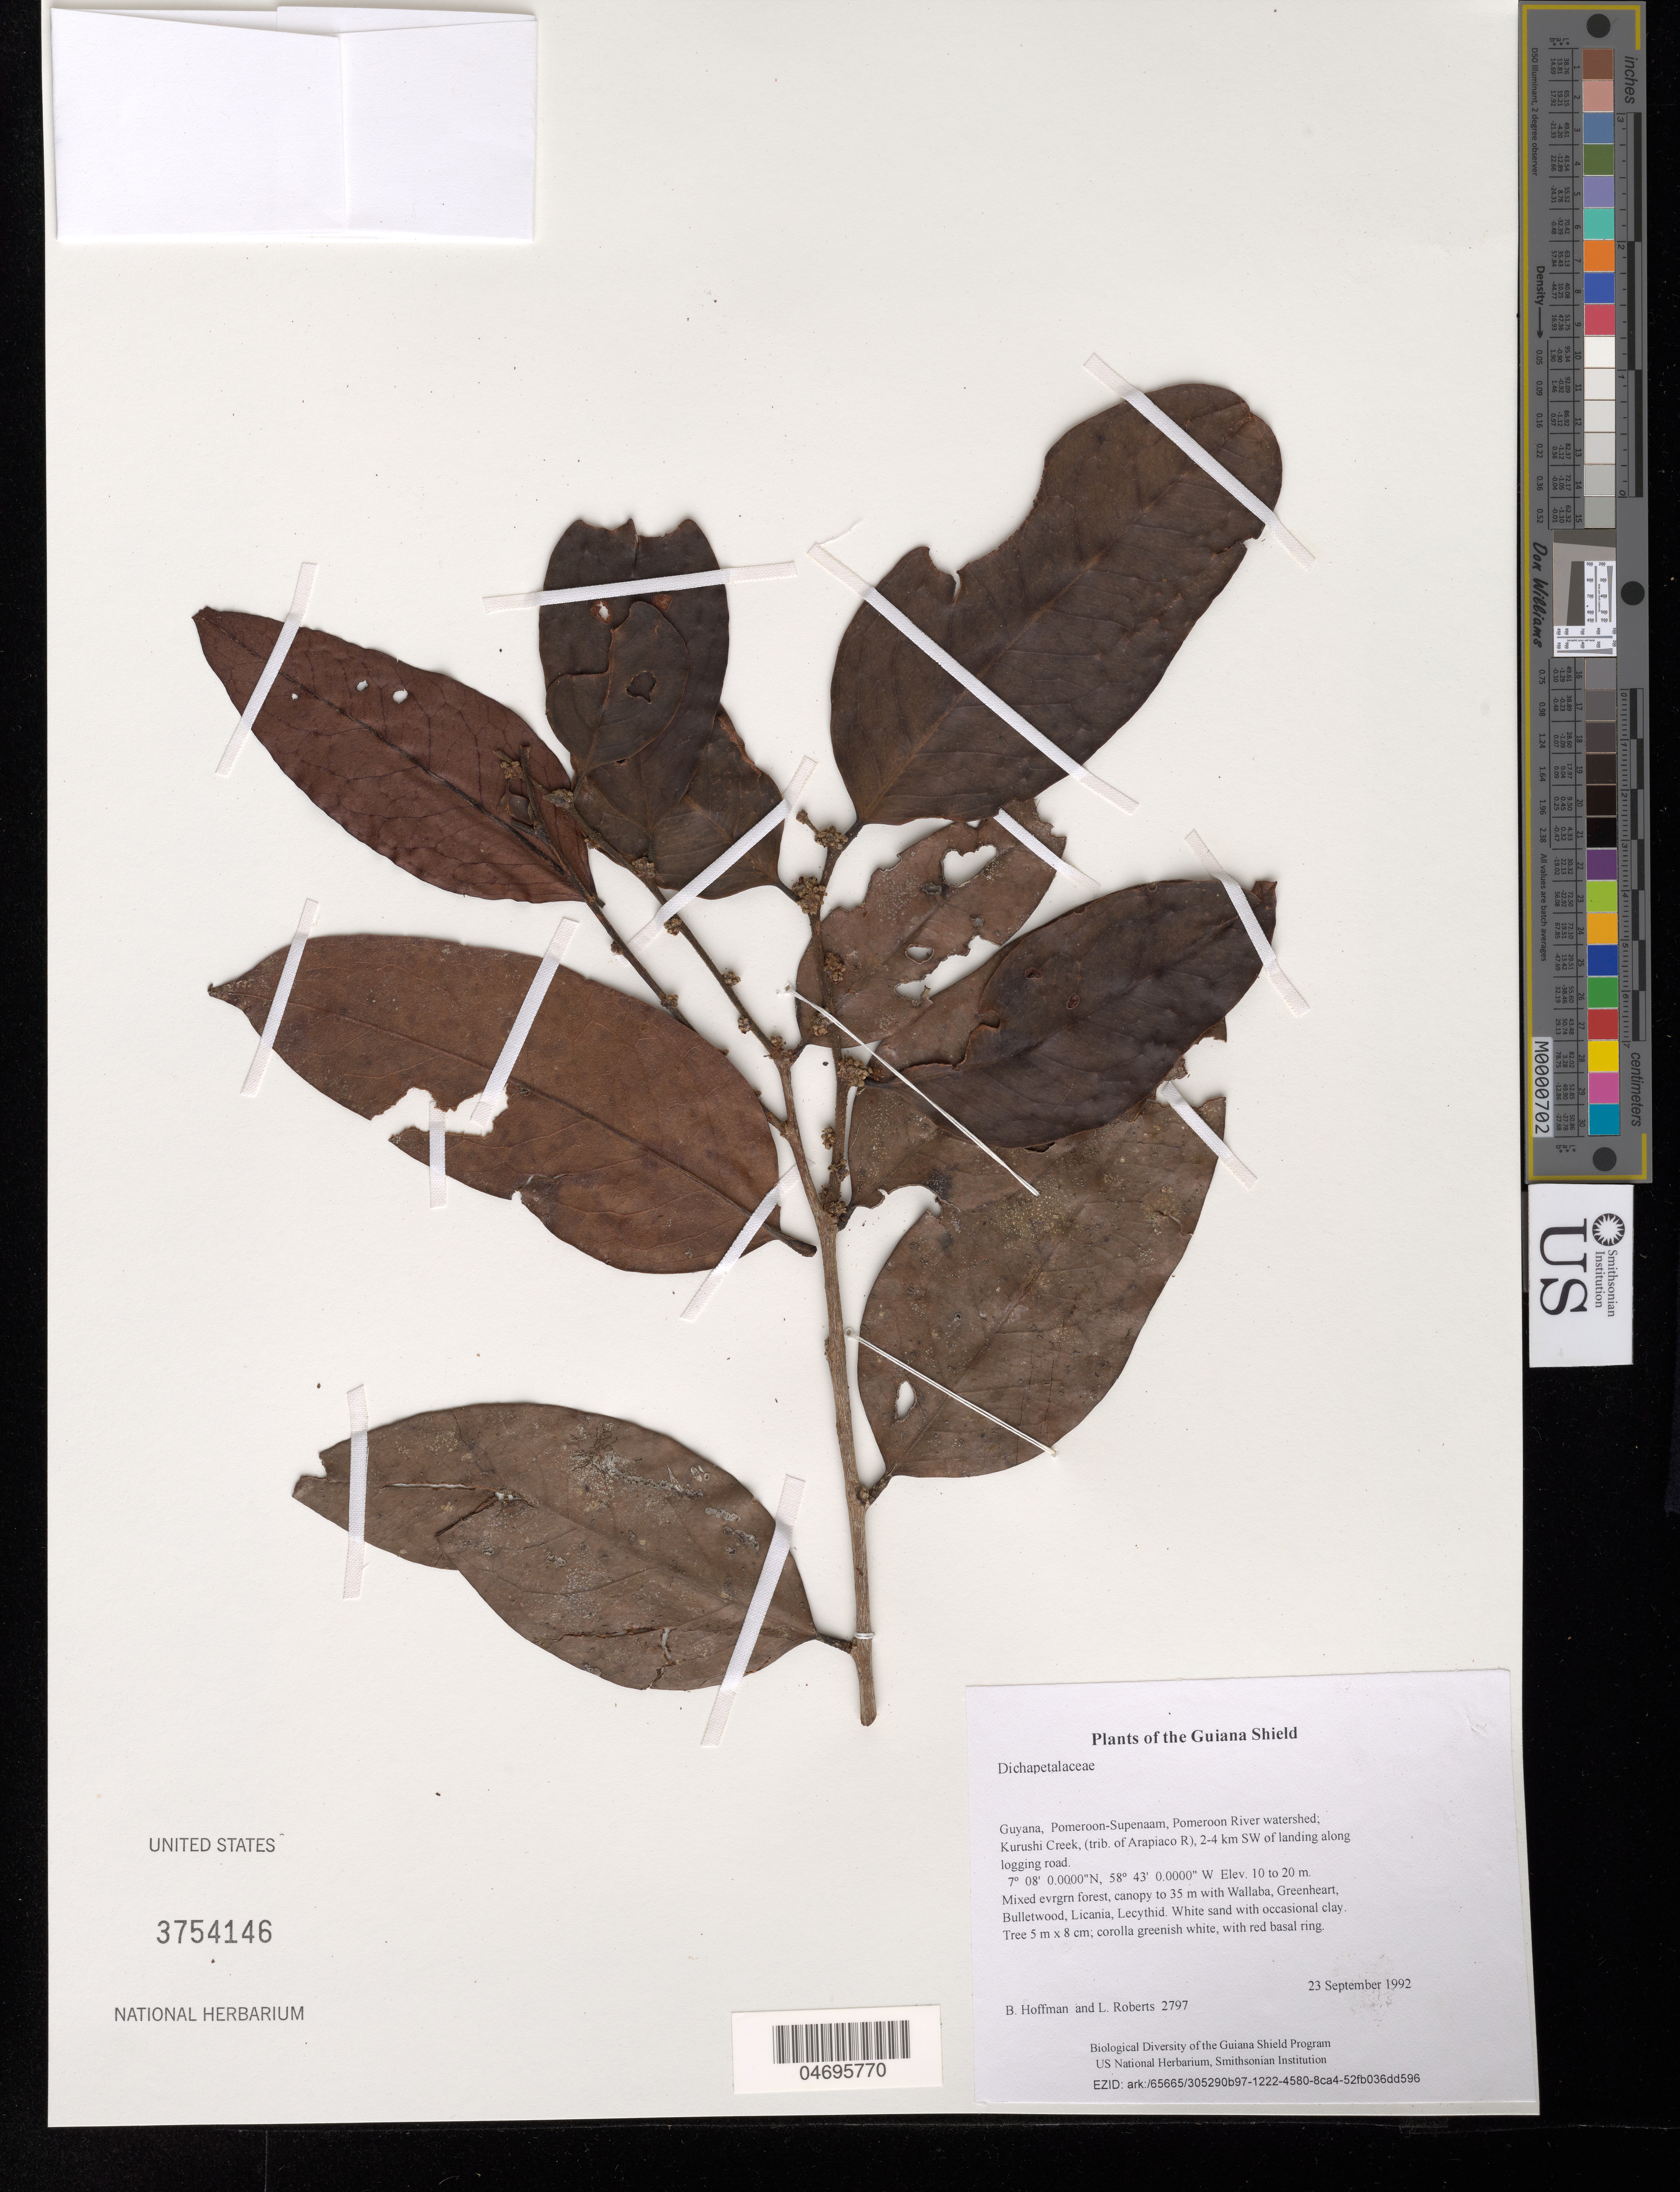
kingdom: Plantae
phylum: Tracheophyta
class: Magnoliopsida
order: Malpighiales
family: Dichapetalaceae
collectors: B. Hoffman & L. Roberts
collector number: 2797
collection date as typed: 23 September 1992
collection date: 1992-09-23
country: Guyana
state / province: Pomeroon-Supenaam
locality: Pomeroon River watershed; Kurushi Creek, (trib. of Arapiaco R), 2-4 km SW of landing along logging road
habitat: Mixed evrgrn forest, canopy to 35 m with Wallaba, Greenheart, Bulletwood, Licania, Lecythid. White sand with occasional clay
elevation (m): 10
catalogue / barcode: US 3754146